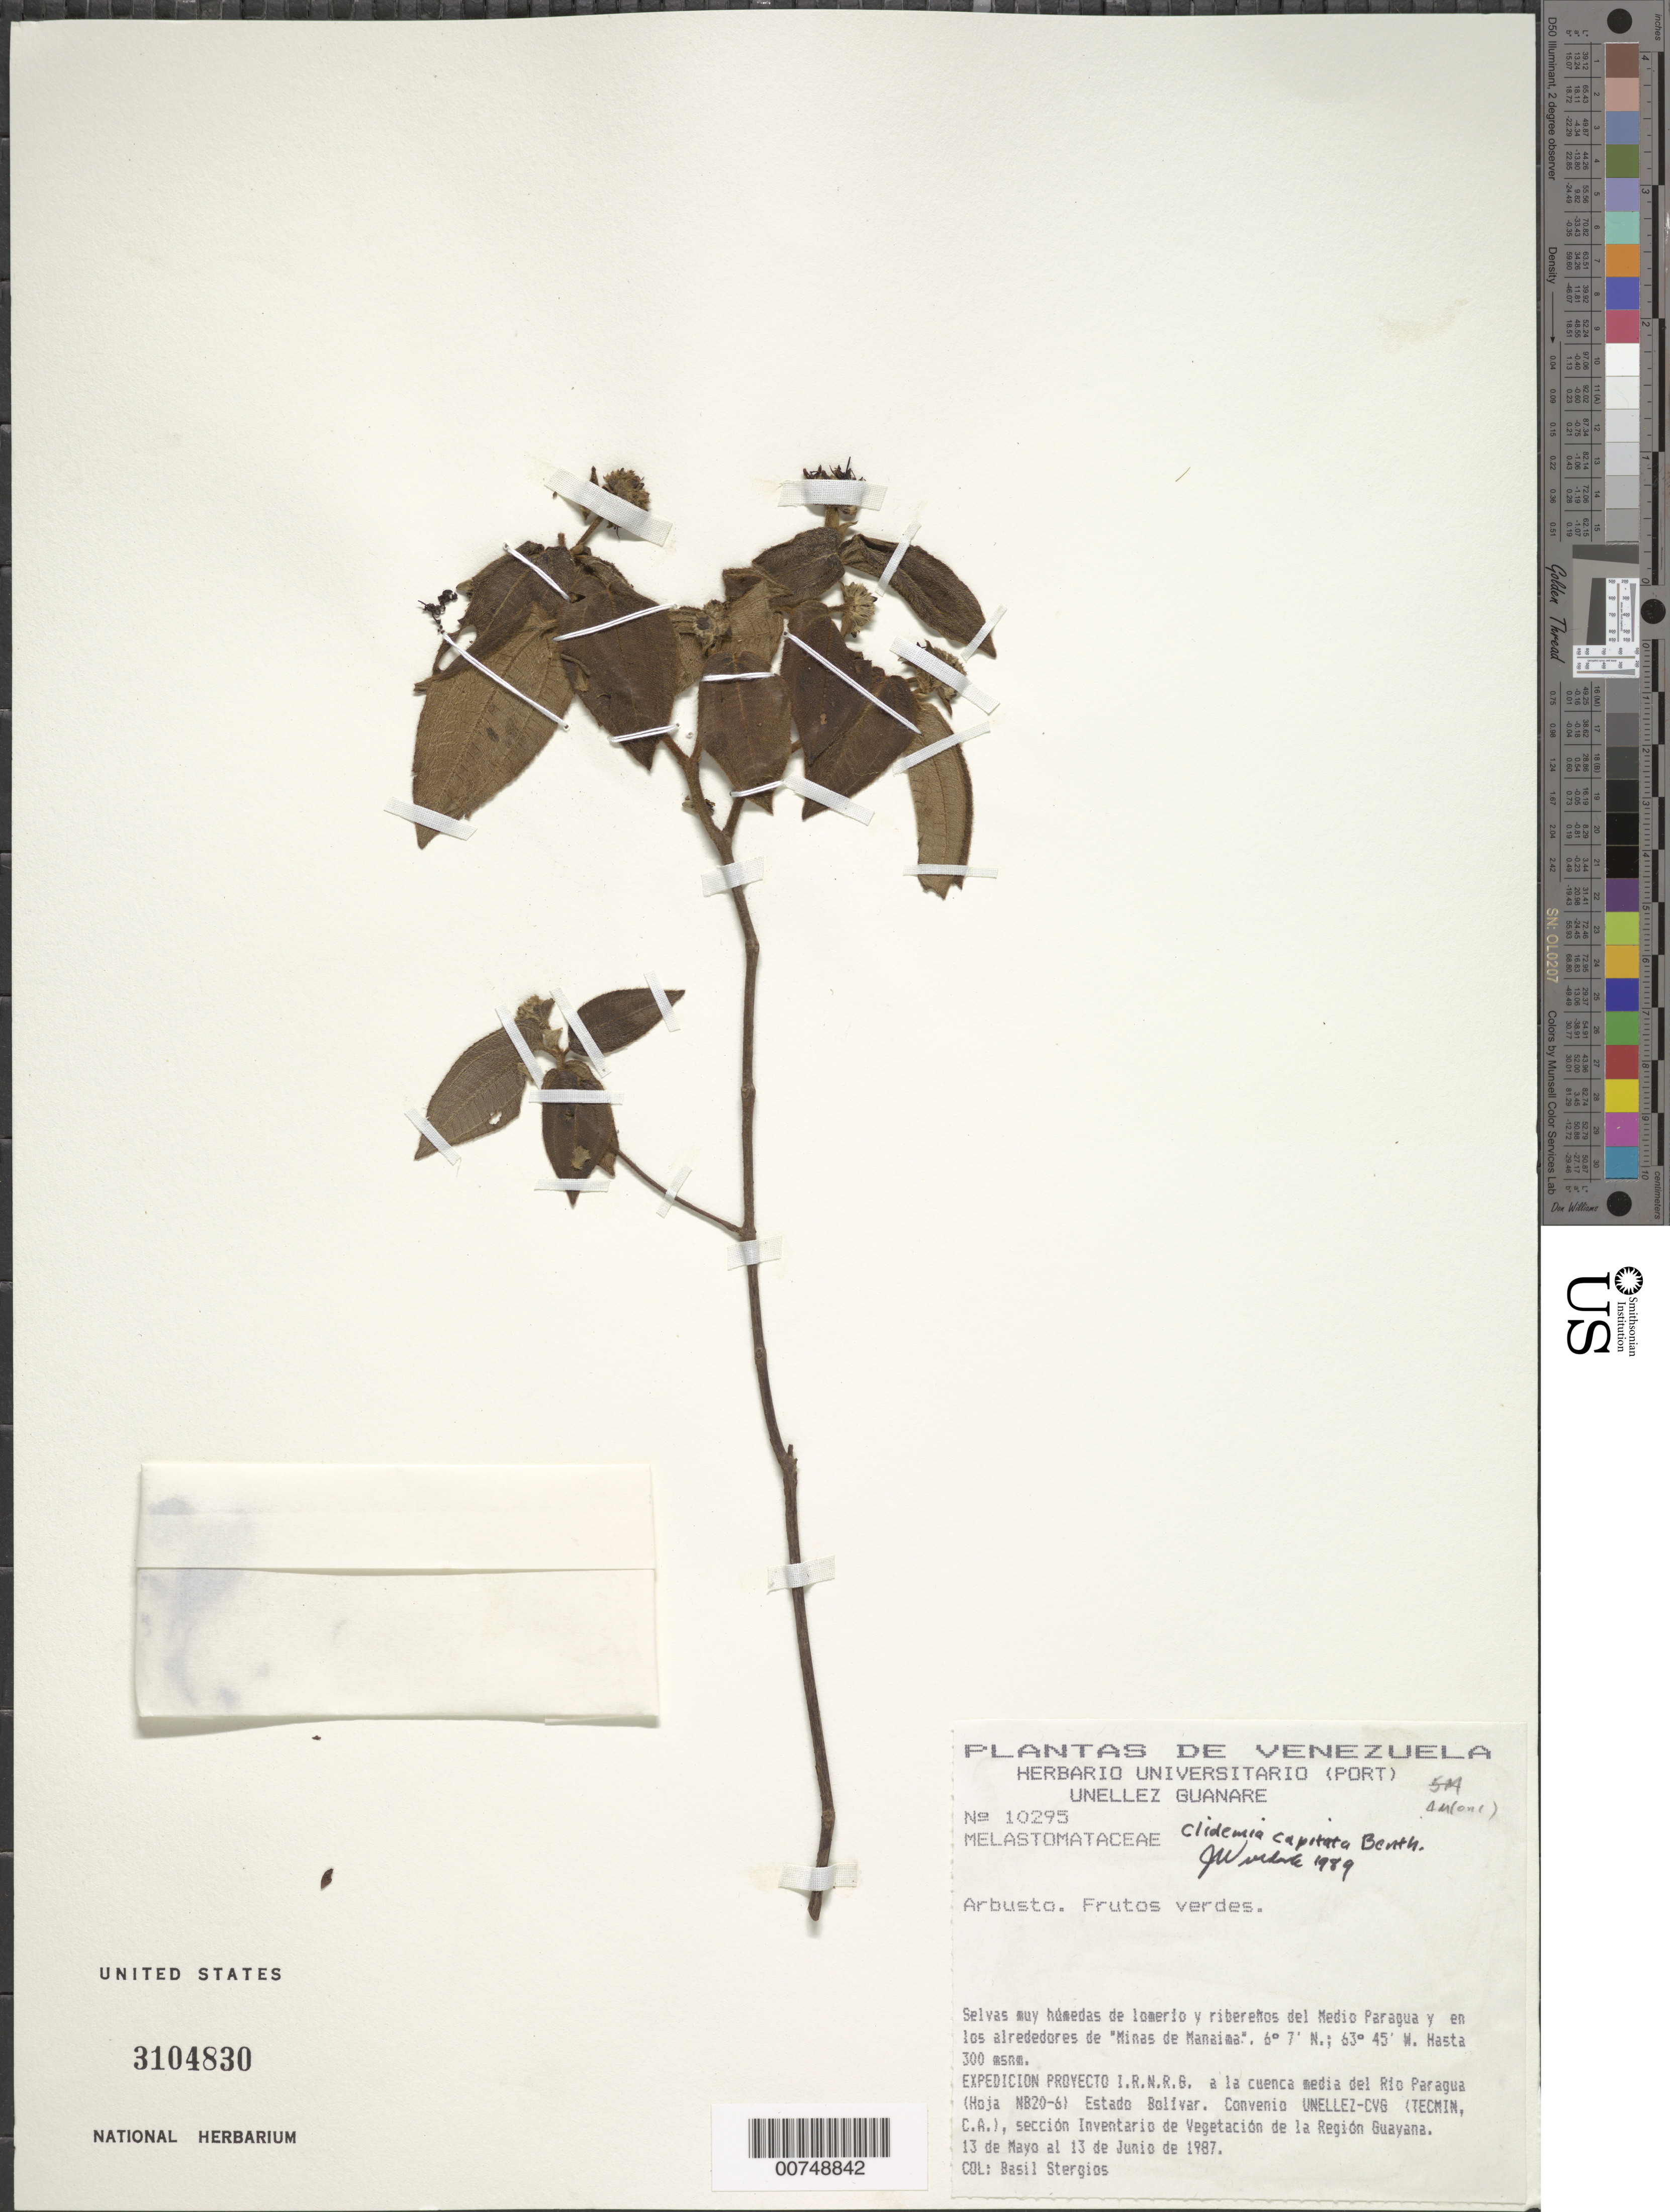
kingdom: Plantae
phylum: Tracheophyta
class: Magnoliopsida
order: Myrtales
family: Melastomataceae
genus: Clidemia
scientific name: Clidemia capitata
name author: Benth.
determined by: Wurdack, John J., (US), US (UNITED STATES)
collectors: B. G. Stergios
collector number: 10295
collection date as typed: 13-May-87 to 13-Jun-87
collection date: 1987-05-13/1987-06-13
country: Venezuela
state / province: Bolívar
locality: Río Paragua, Medio Paragua y Minas de Manaima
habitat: Selvas muy húmedas de lomerio y riberenos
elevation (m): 300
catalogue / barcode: US 3104830